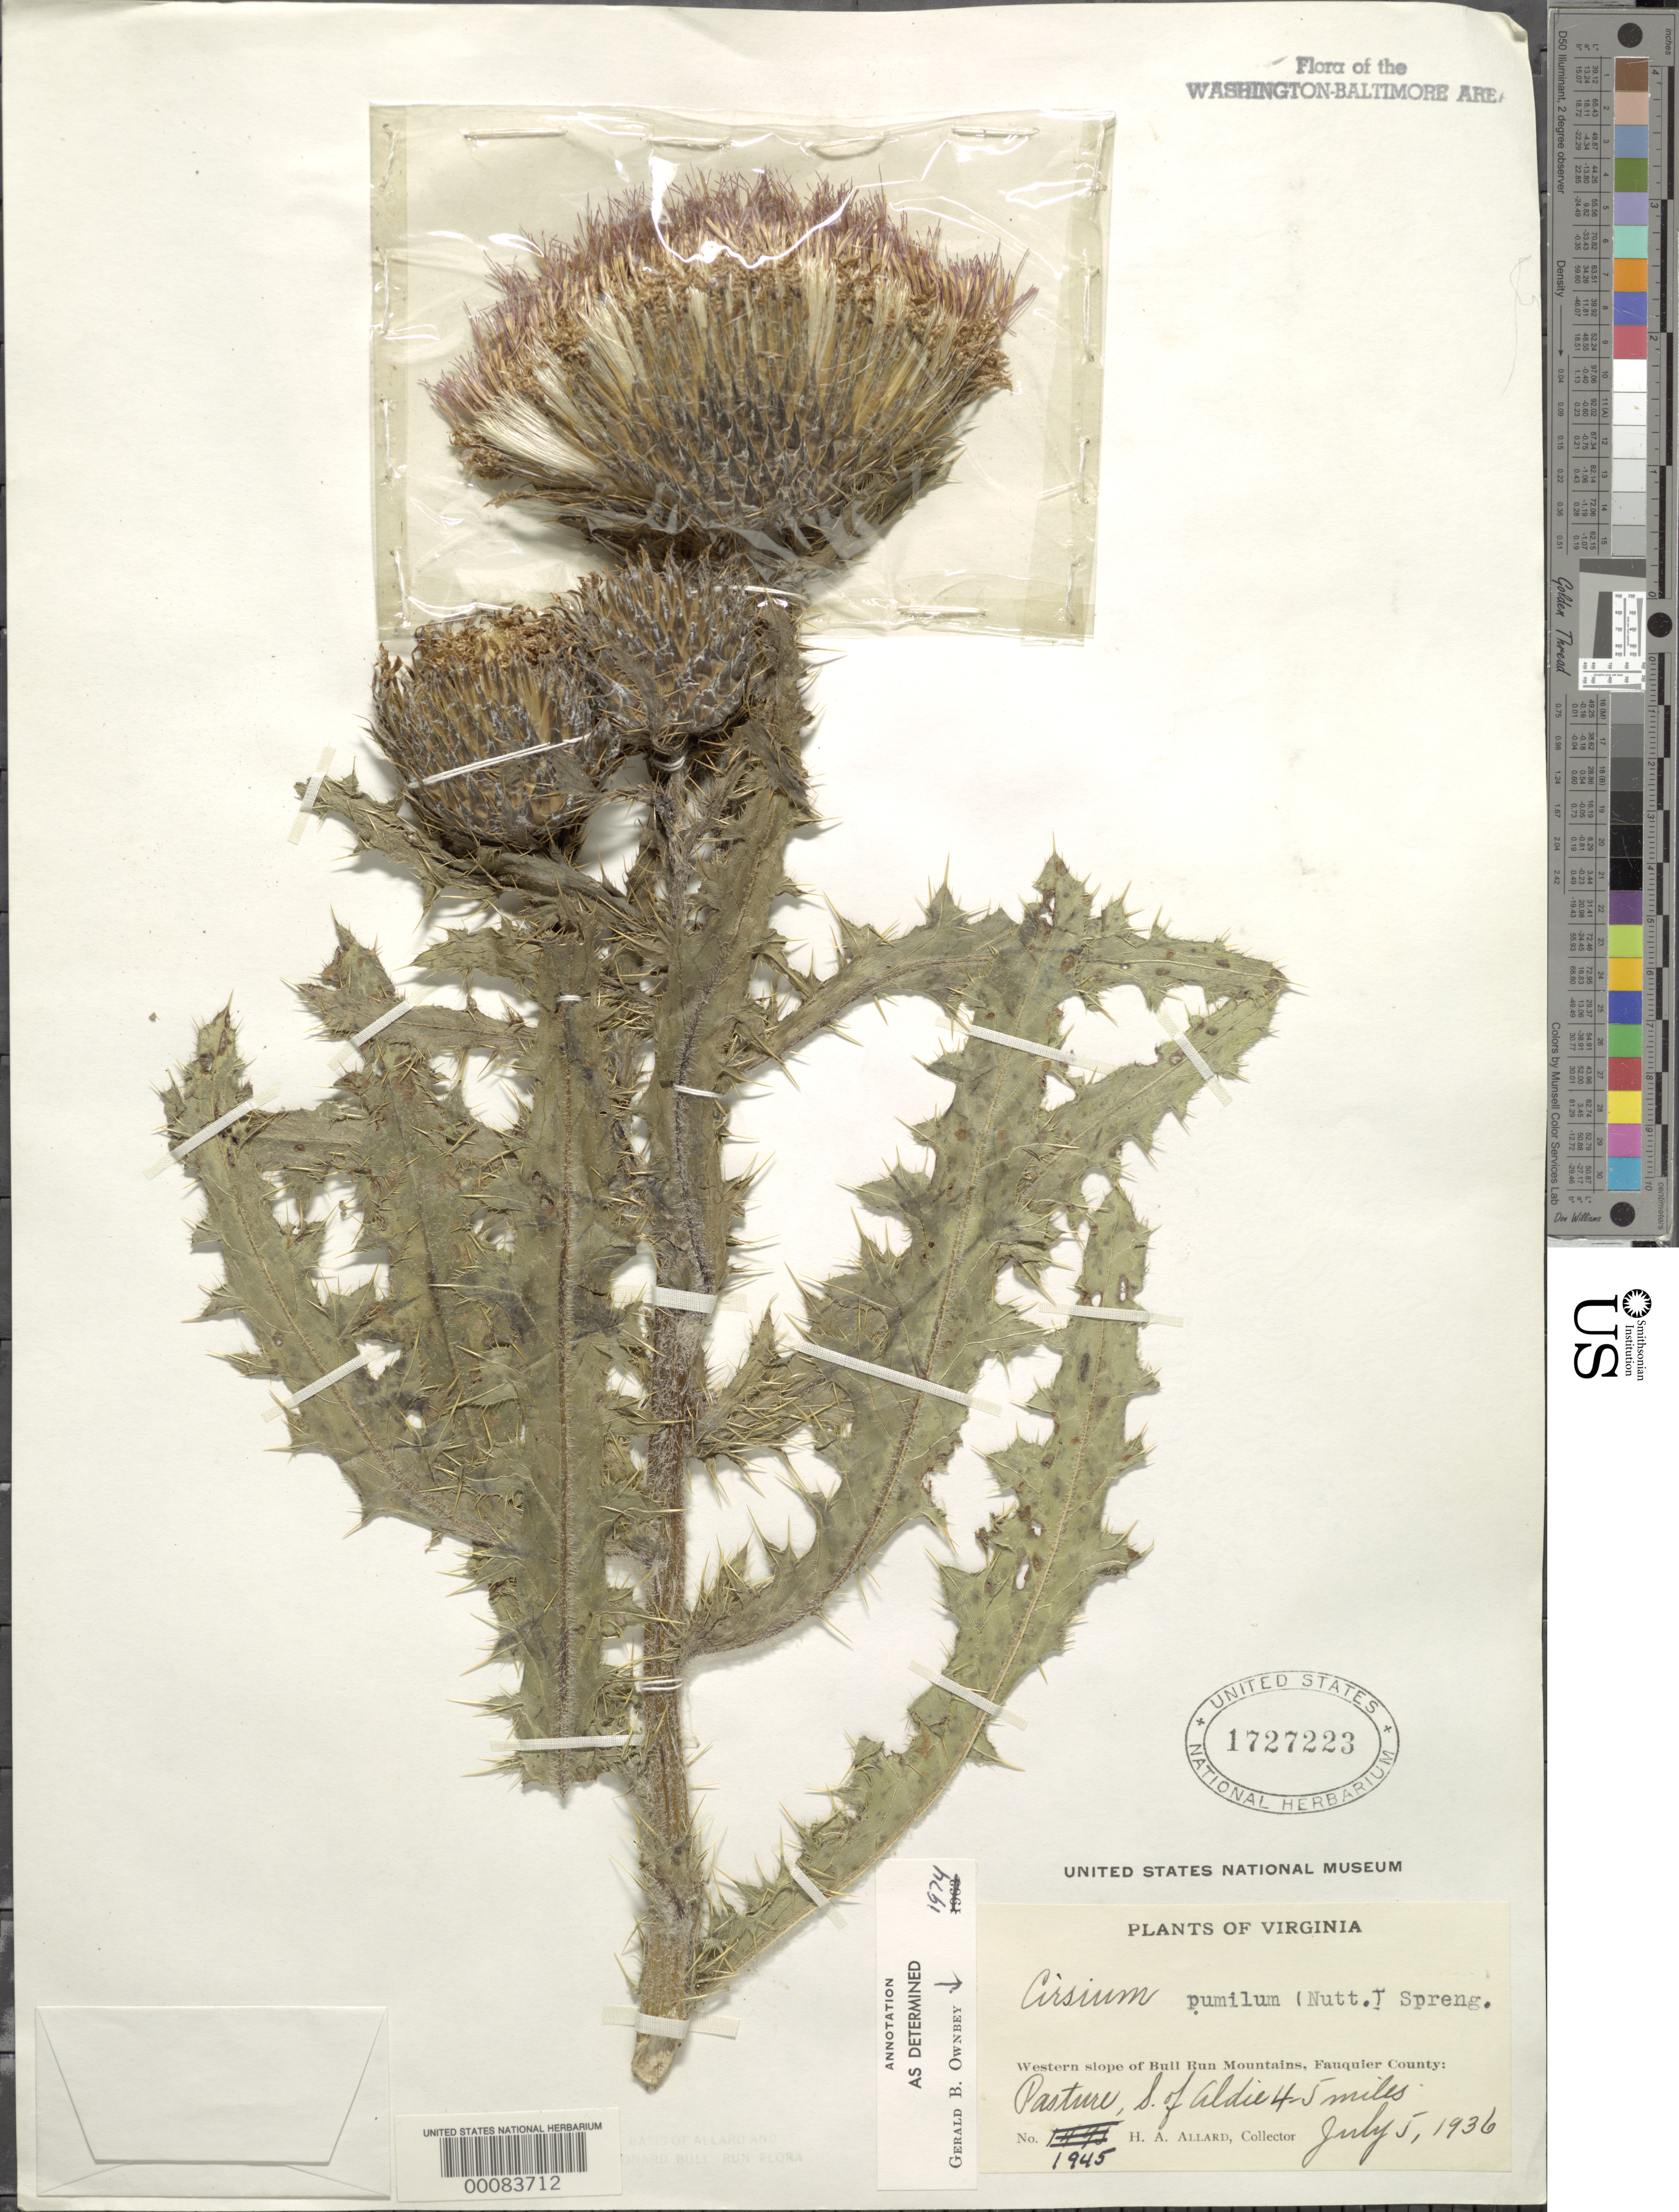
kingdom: Plantae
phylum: Tracheophyta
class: Magnoliopsida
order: Asterales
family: Asteraceae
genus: Cirsium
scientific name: Cirsium pumilum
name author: (Nutt.) Spreng.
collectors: H. A. Allard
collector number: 1945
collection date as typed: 05 Jul 1936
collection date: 1936-07-05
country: United States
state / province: Virginia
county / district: Fauquier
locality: South of Aldie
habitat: Pasture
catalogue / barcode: US 1727223